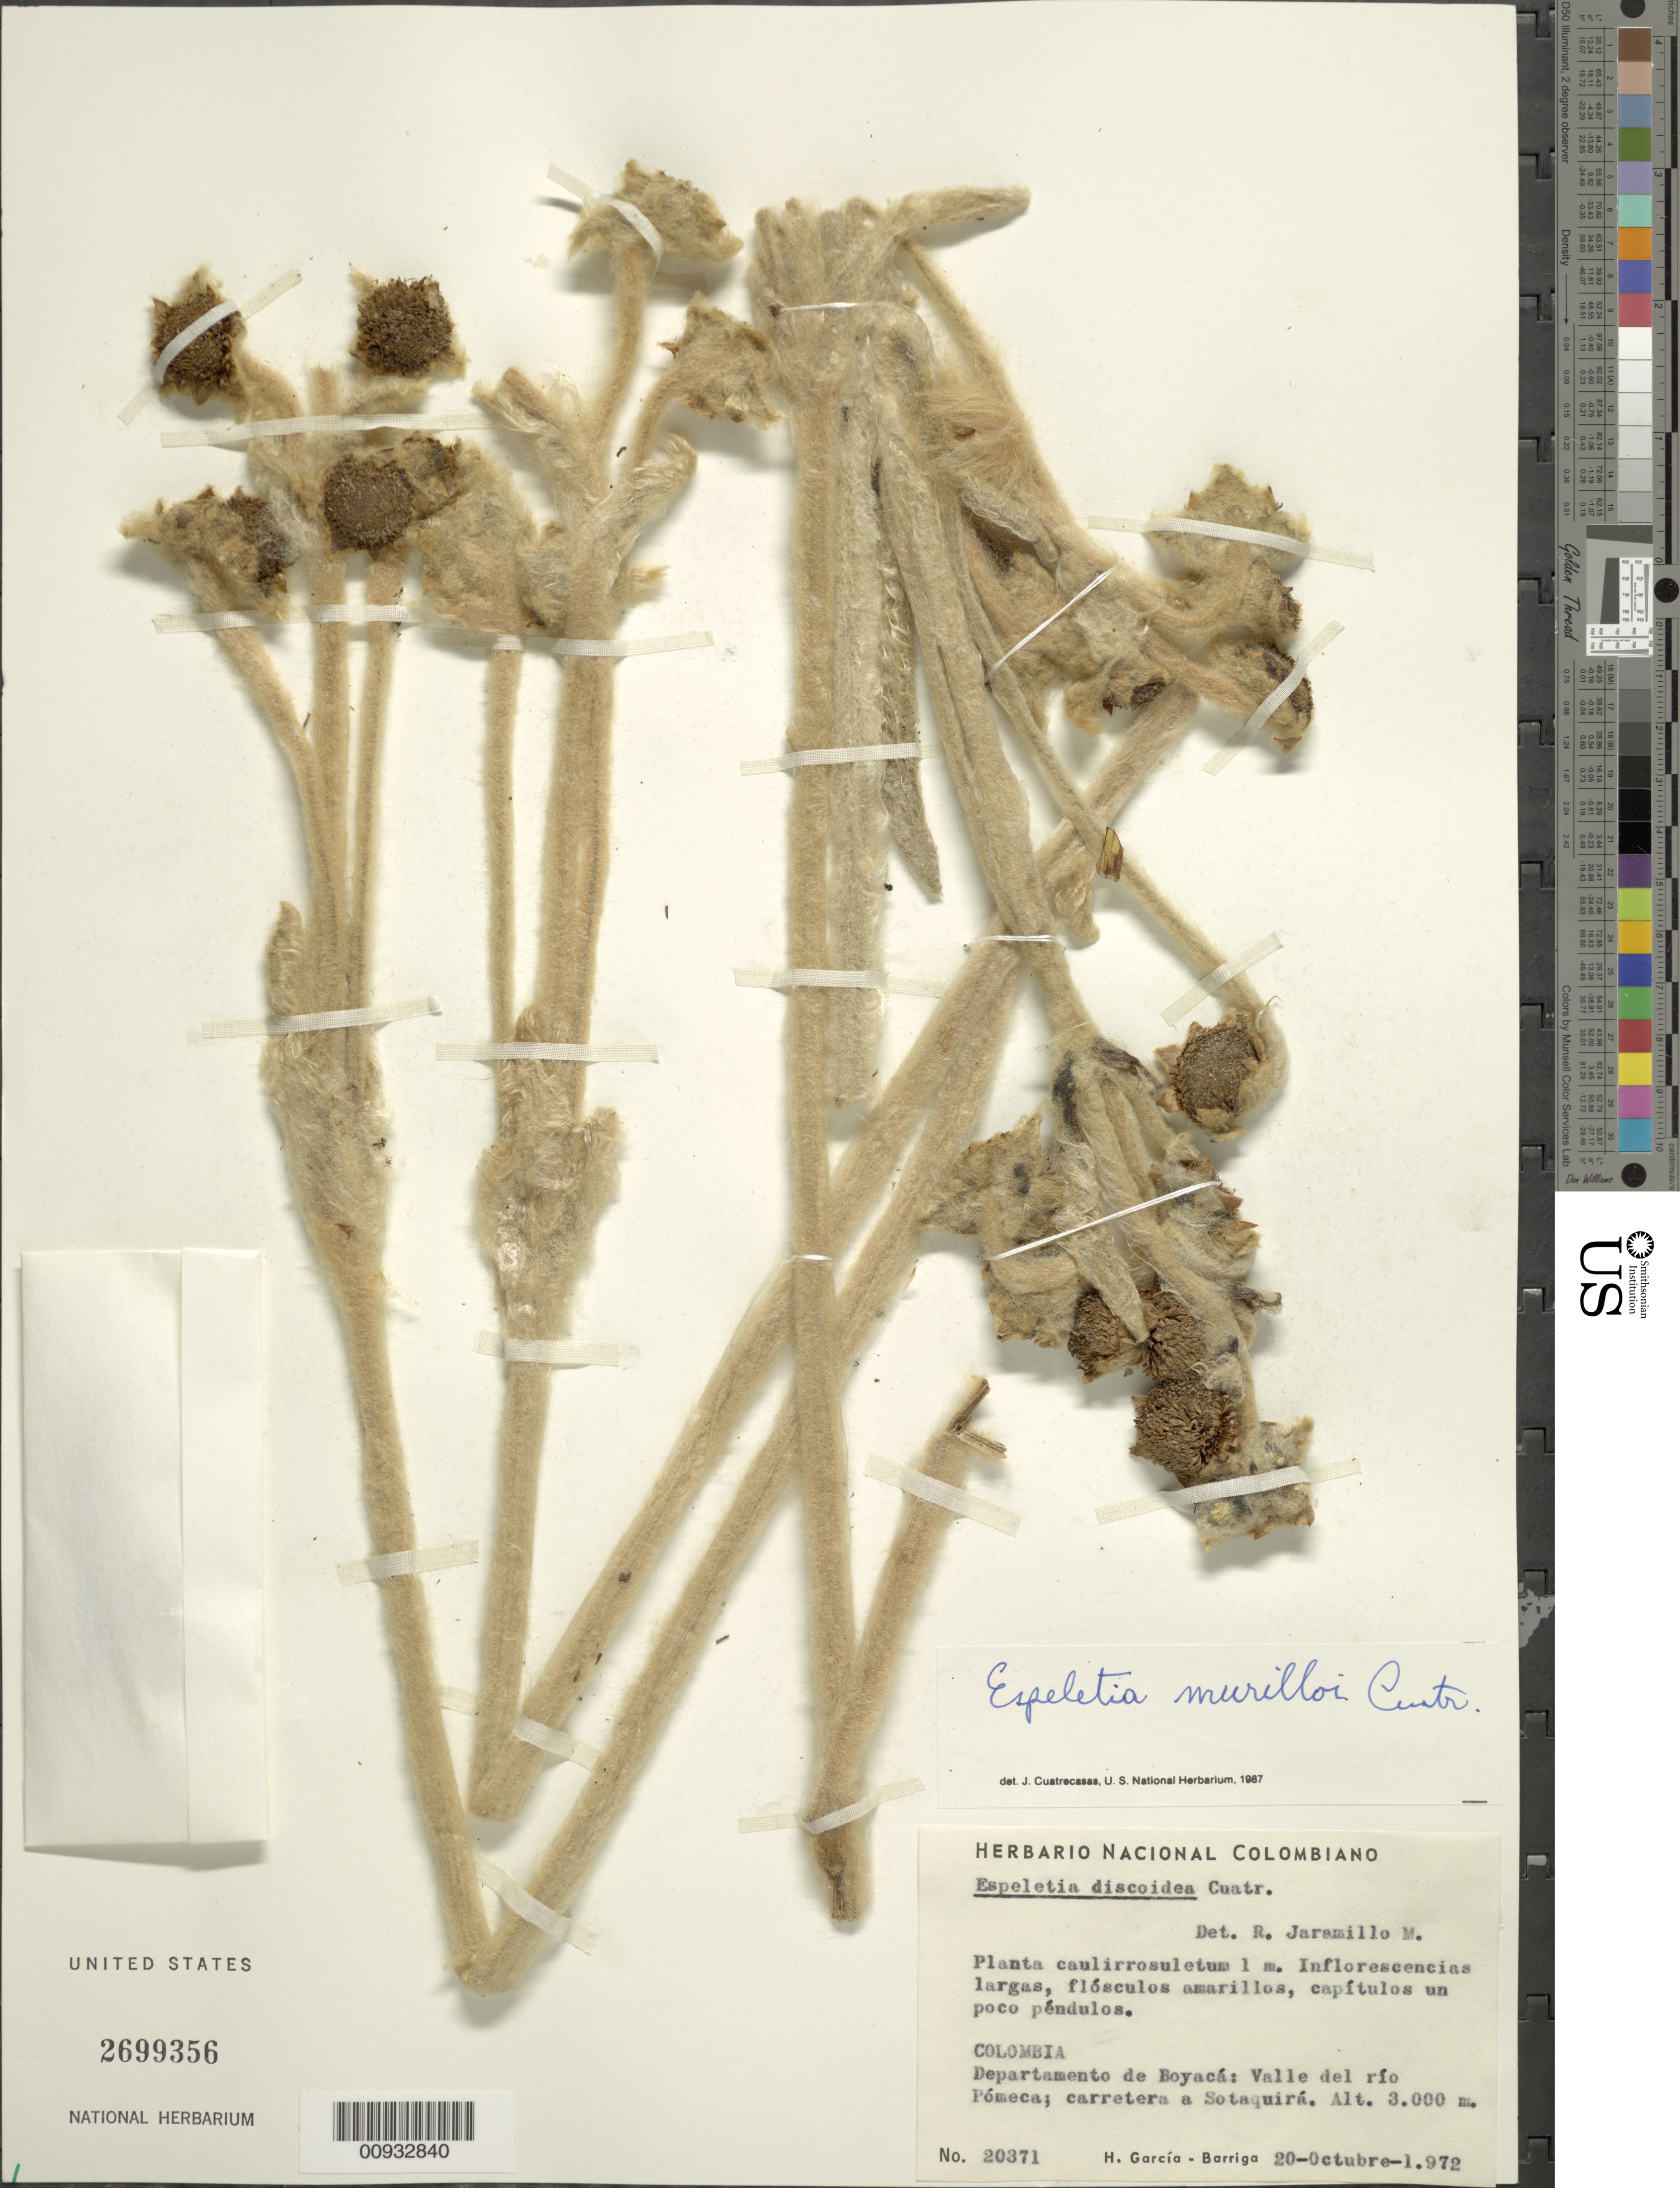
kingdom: Plantae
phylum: Tracheophyta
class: Magnoliopsida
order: Asterales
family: Asteraceae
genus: Espeletia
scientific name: Espeletia murilloi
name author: Cuatrec.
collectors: H. García Barriga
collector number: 20371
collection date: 1972-10-20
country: Colombia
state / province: Boyacá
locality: Valle del rio Pomeca, Carretera a Sotaquira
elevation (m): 3000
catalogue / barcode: US 2699356